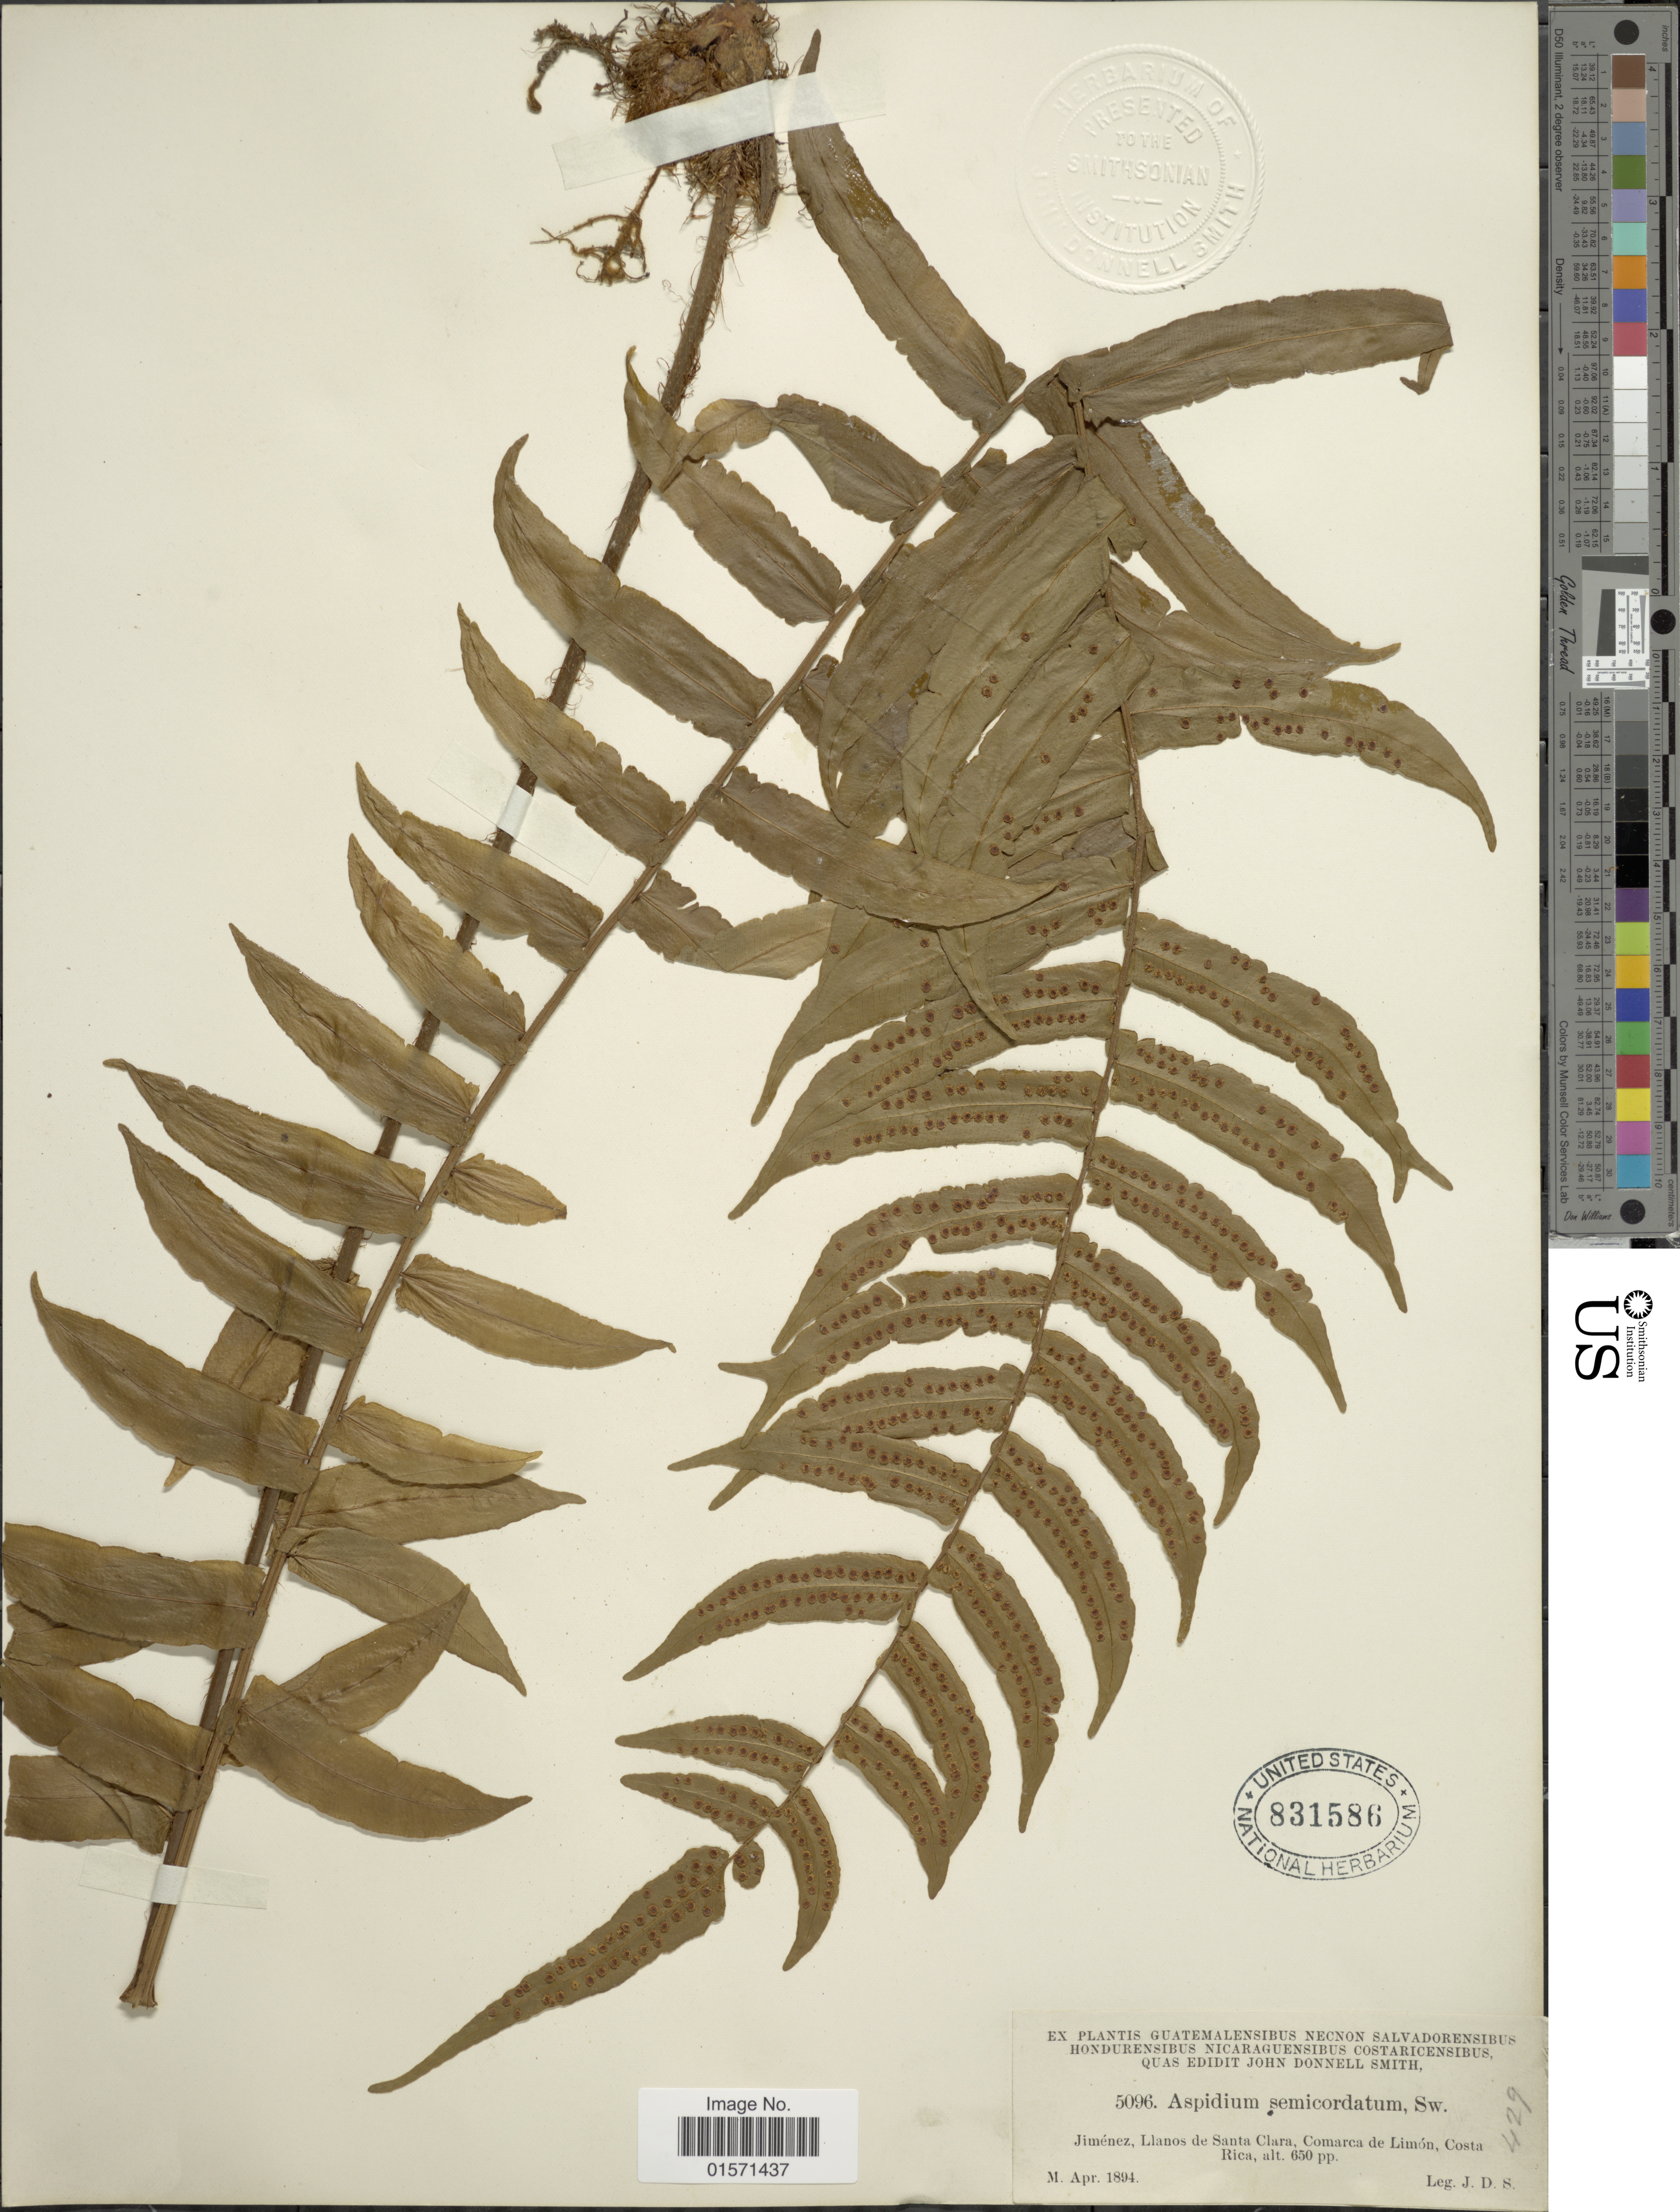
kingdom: Plantae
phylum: Tracheophyta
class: Polypodiopsida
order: Polypodiales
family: Lomariopsidaceae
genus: Cyclopeltis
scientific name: Cyclopeltis semicordata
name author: (Sw.) J. Sm.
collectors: J. D. S.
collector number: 5096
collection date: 1894-04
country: Costa Rica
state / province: Limón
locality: Jimenez, Llanos de Santa Clara, Comarca de Limon,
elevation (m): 198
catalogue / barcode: US 831586